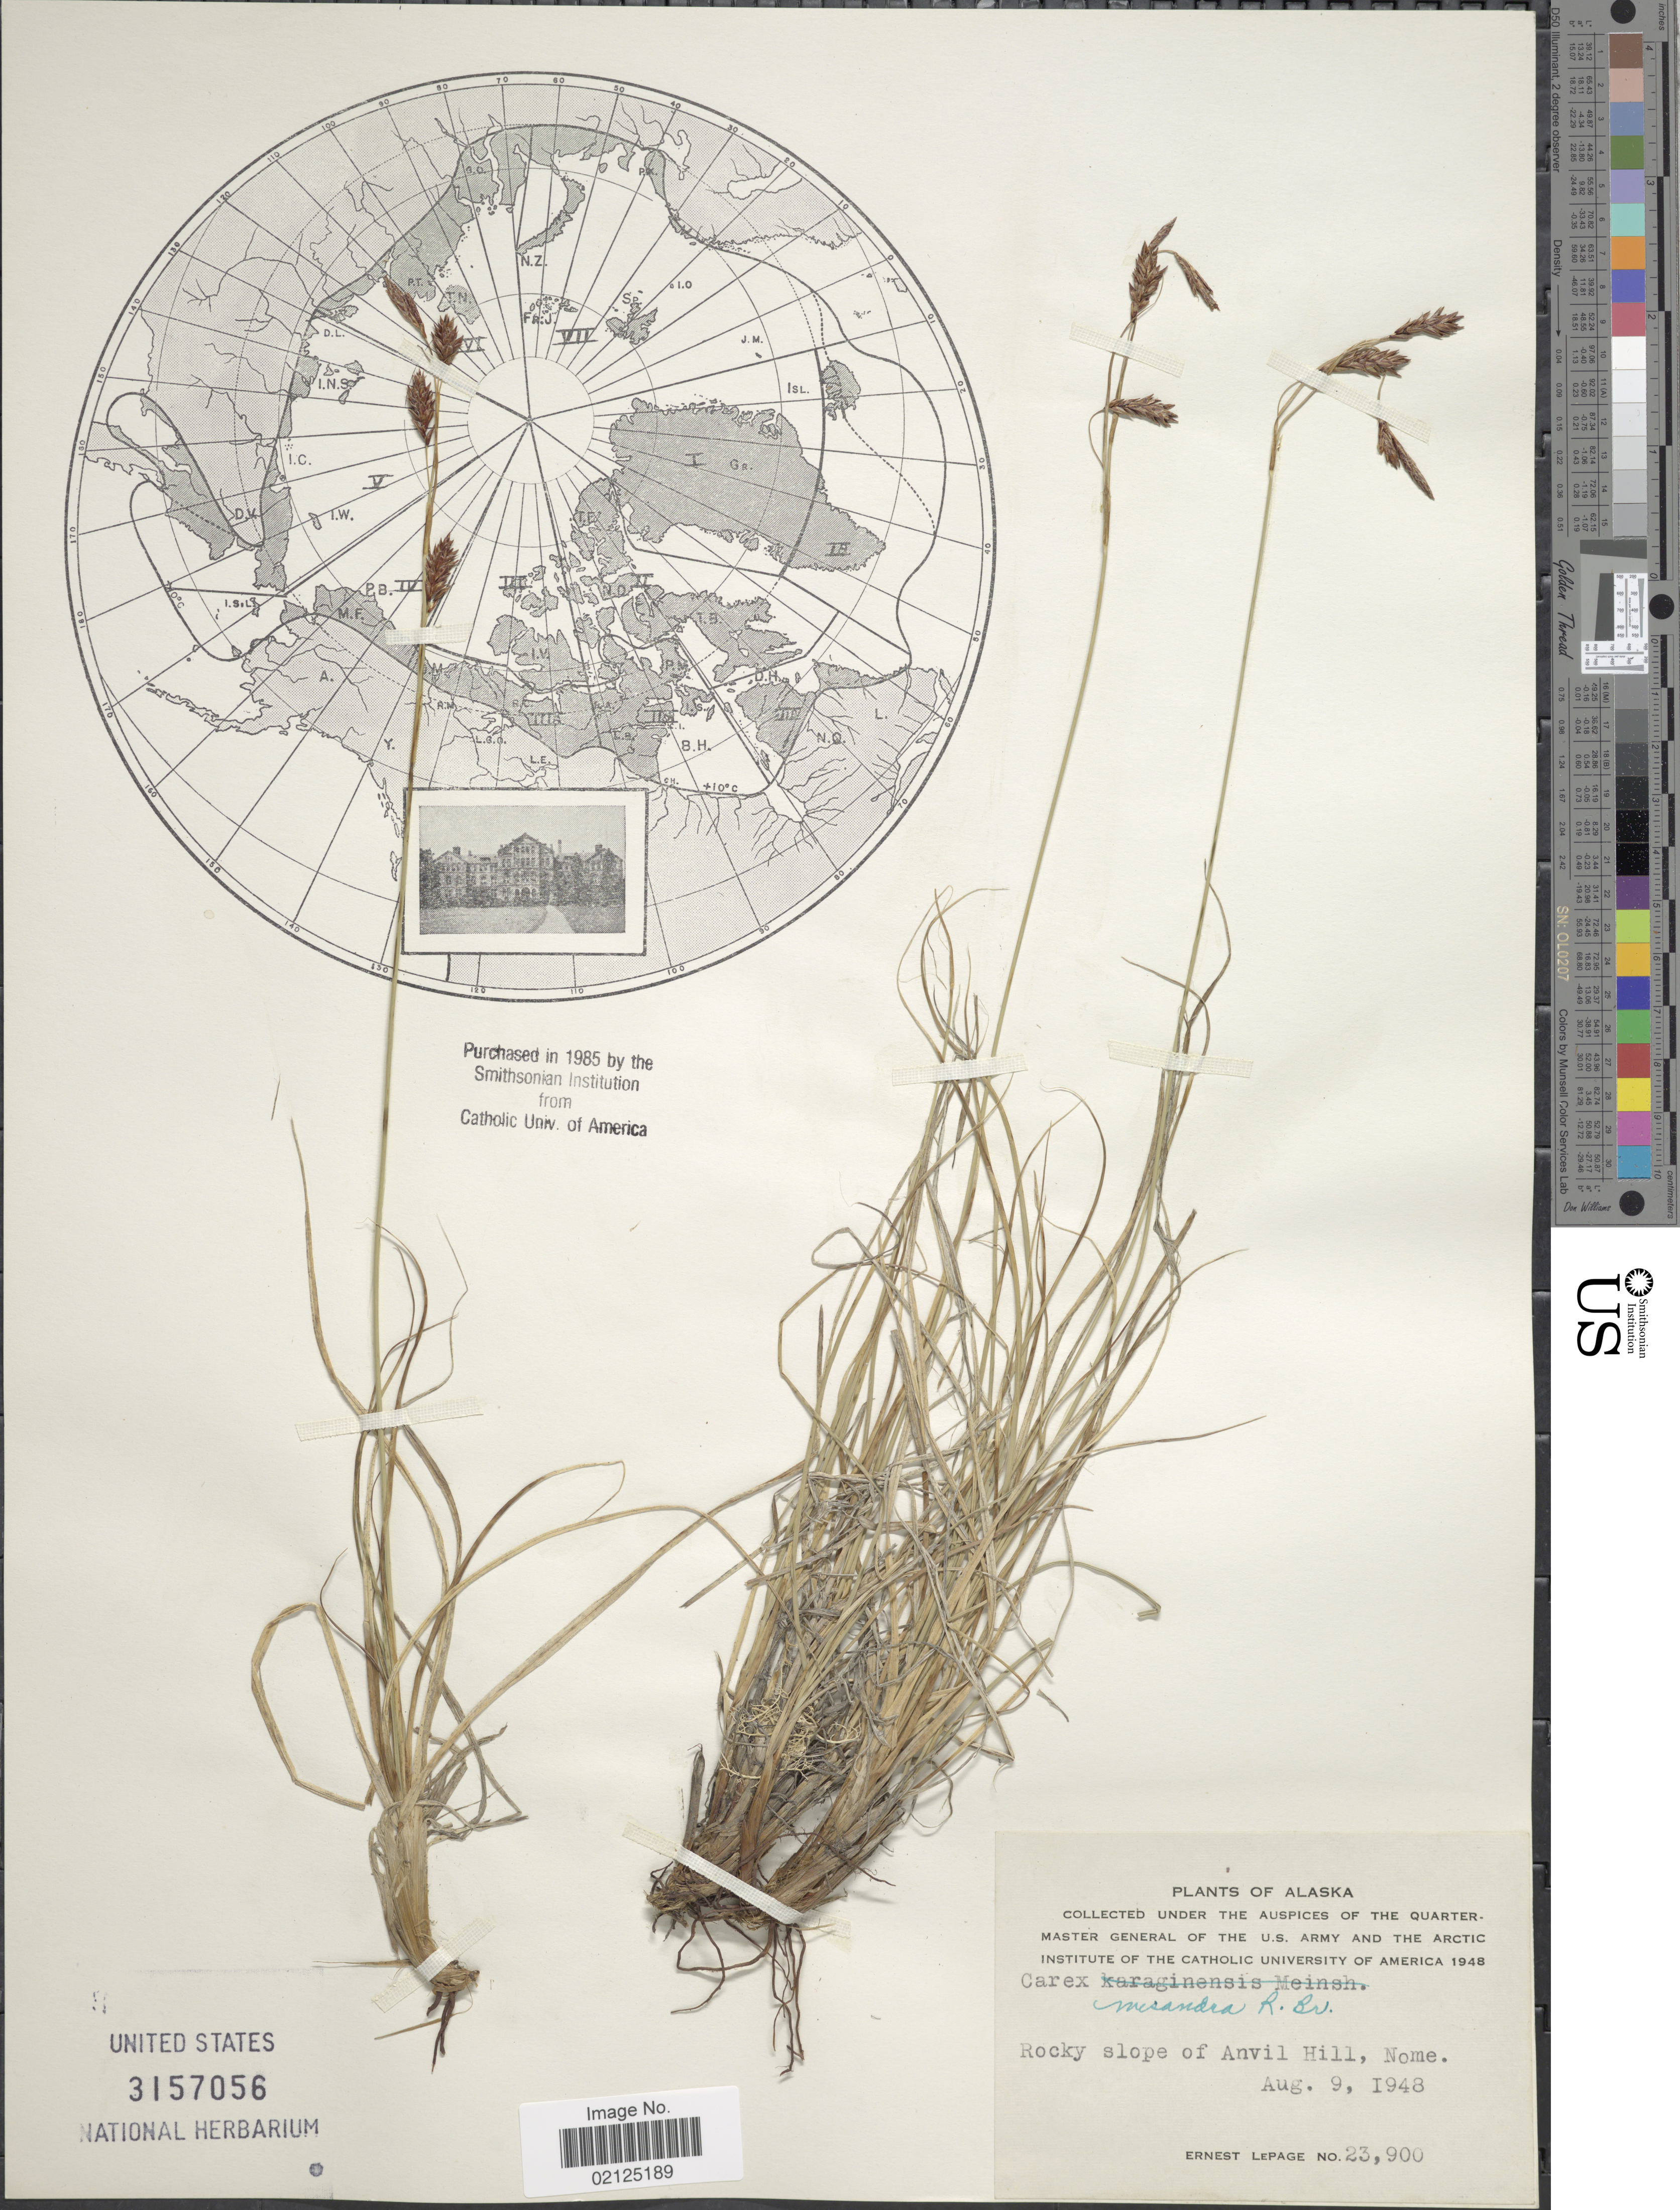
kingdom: Plantae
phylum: Tracheophyta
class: Liliopsida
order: Poales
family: Cyperaceae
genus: Carex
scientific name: Carex fuliginosa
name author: Schkuhr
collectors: E. Lepage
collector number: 23900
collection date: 1948-08-09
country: United States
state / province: Alaska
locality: Rocky slope of Anvil Hill, Nome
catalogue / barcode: US 3157056